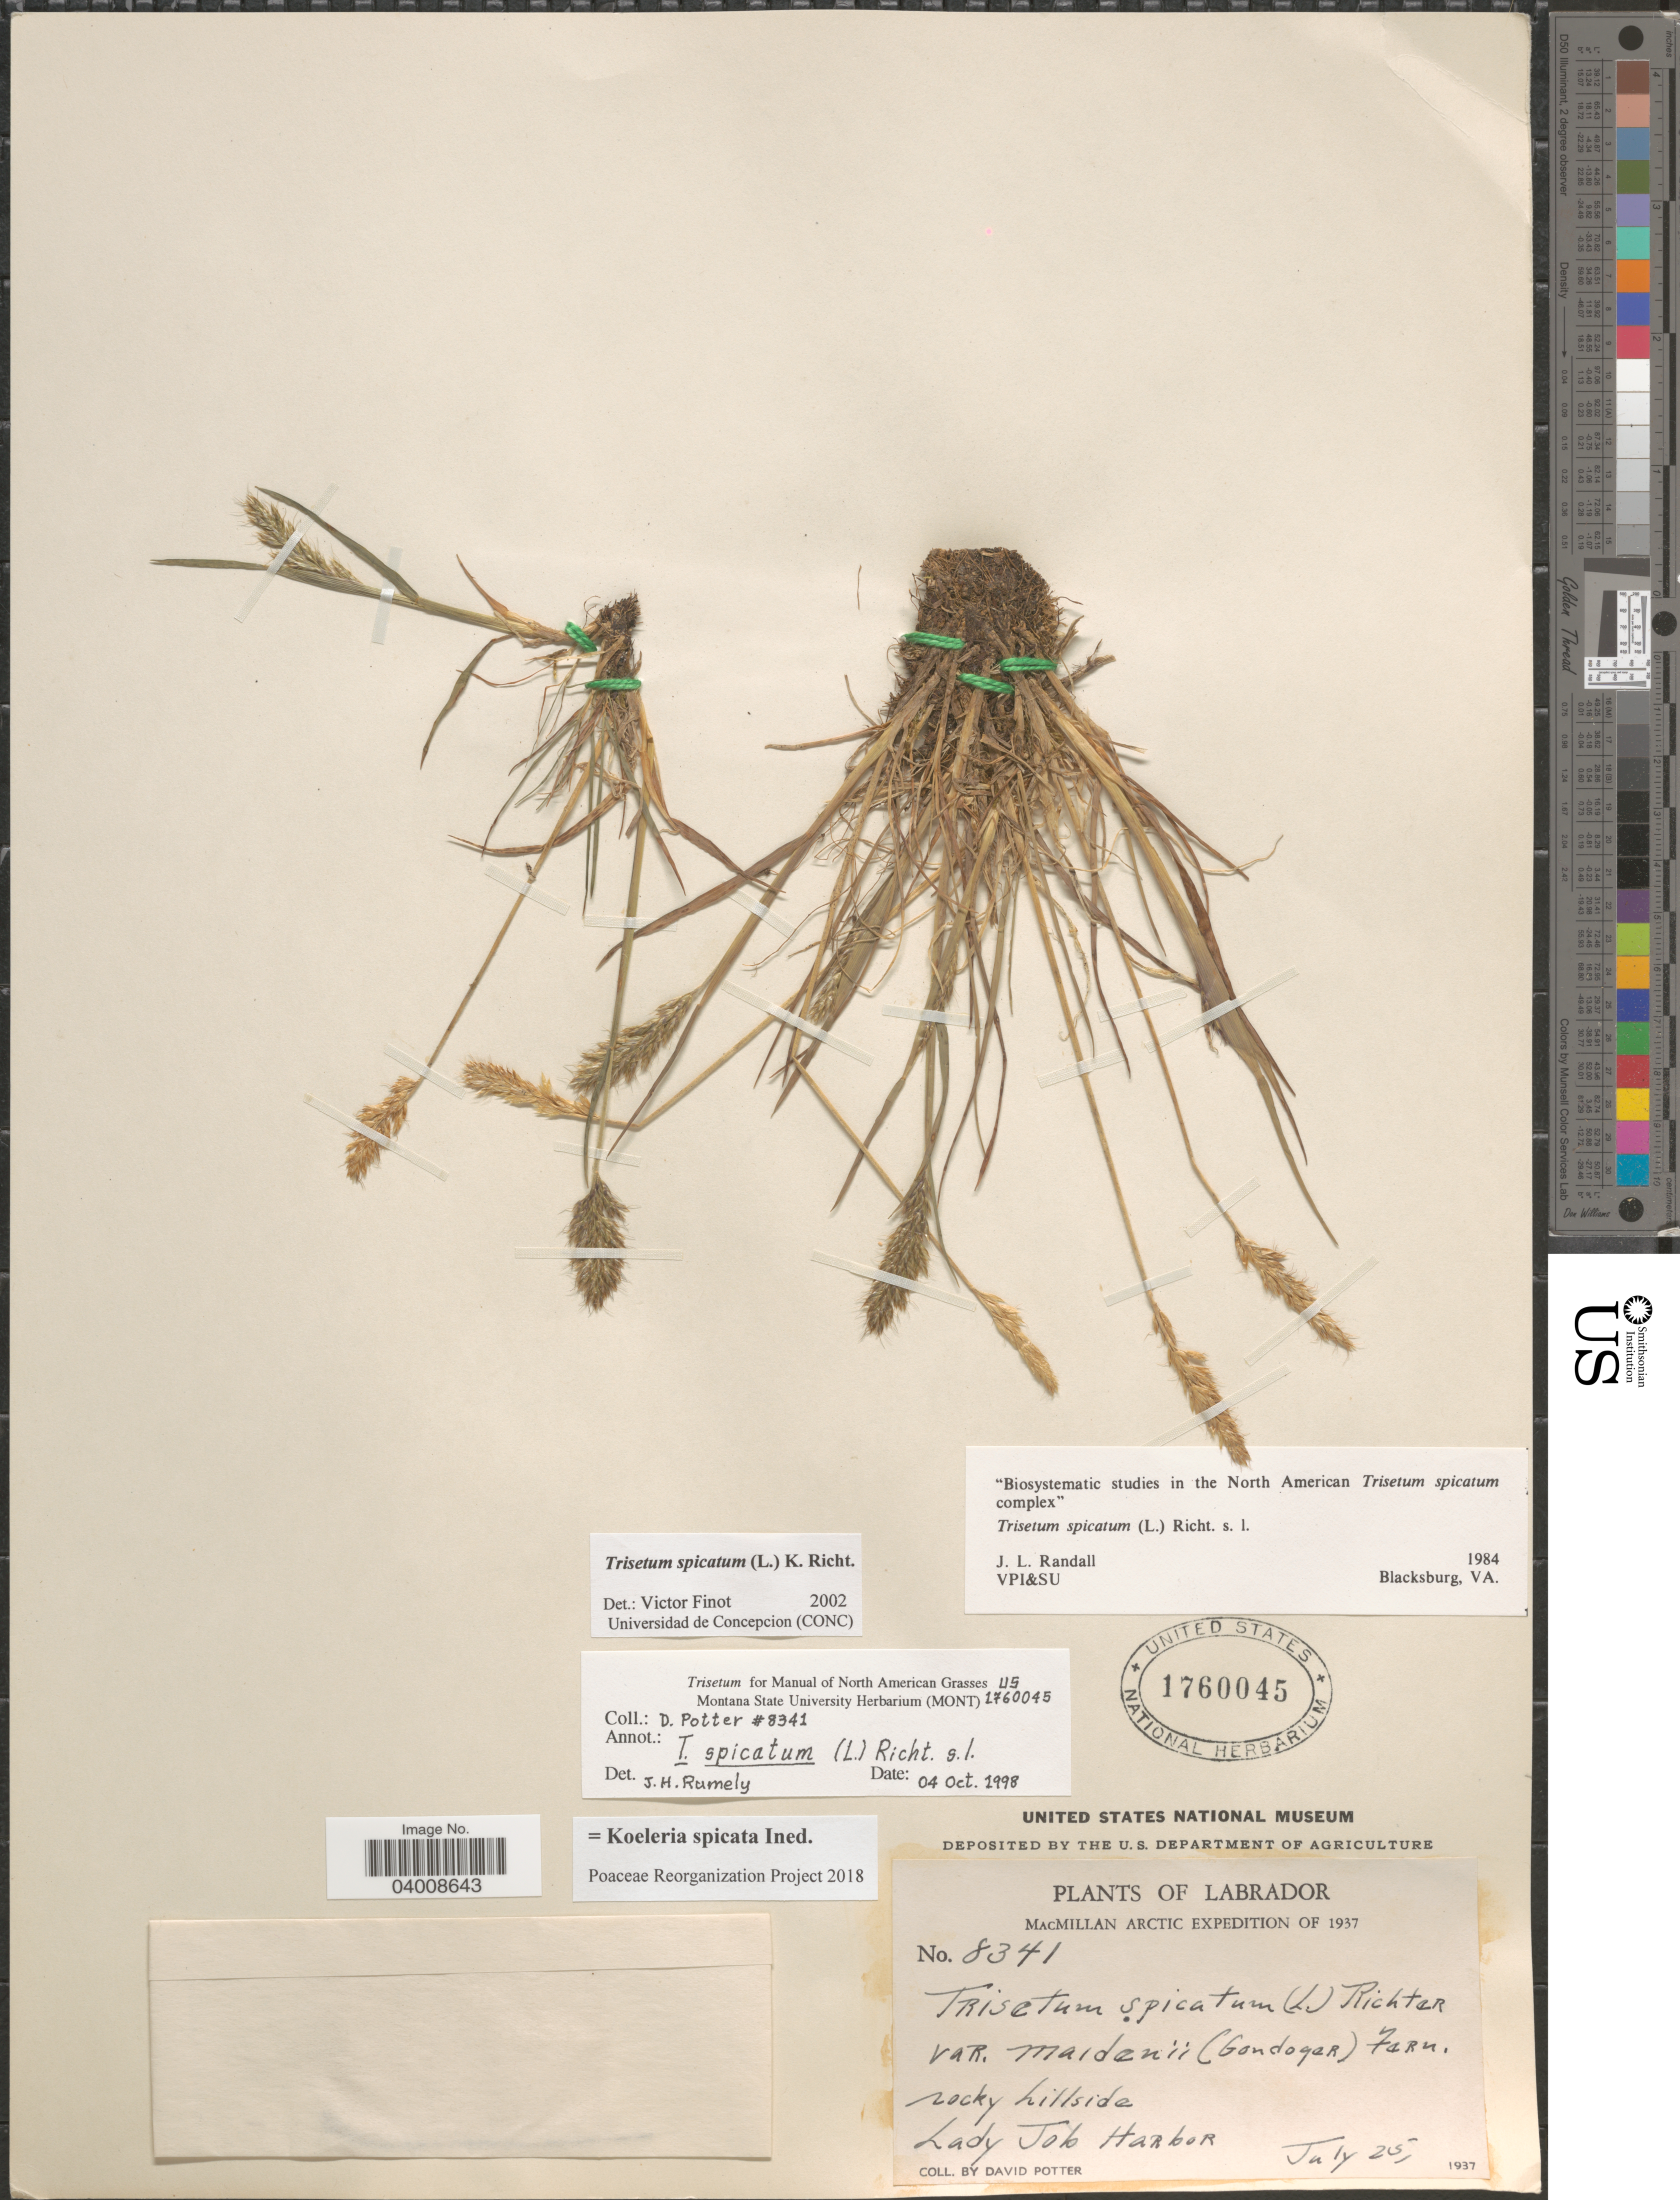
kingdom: Plantae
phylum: Tracheophyta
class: Liliopsida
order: Poales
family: Poaceae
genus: Koeleria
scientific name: Koeleria spicata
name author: (L.) Barberá et al.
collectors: D. Potter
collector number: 8341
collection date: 1937-07-25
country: Canada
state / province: Newfoundland and Labrador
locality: Labrador. Rocky hillside, Lady Job Harbor.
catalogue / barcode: US 1760045